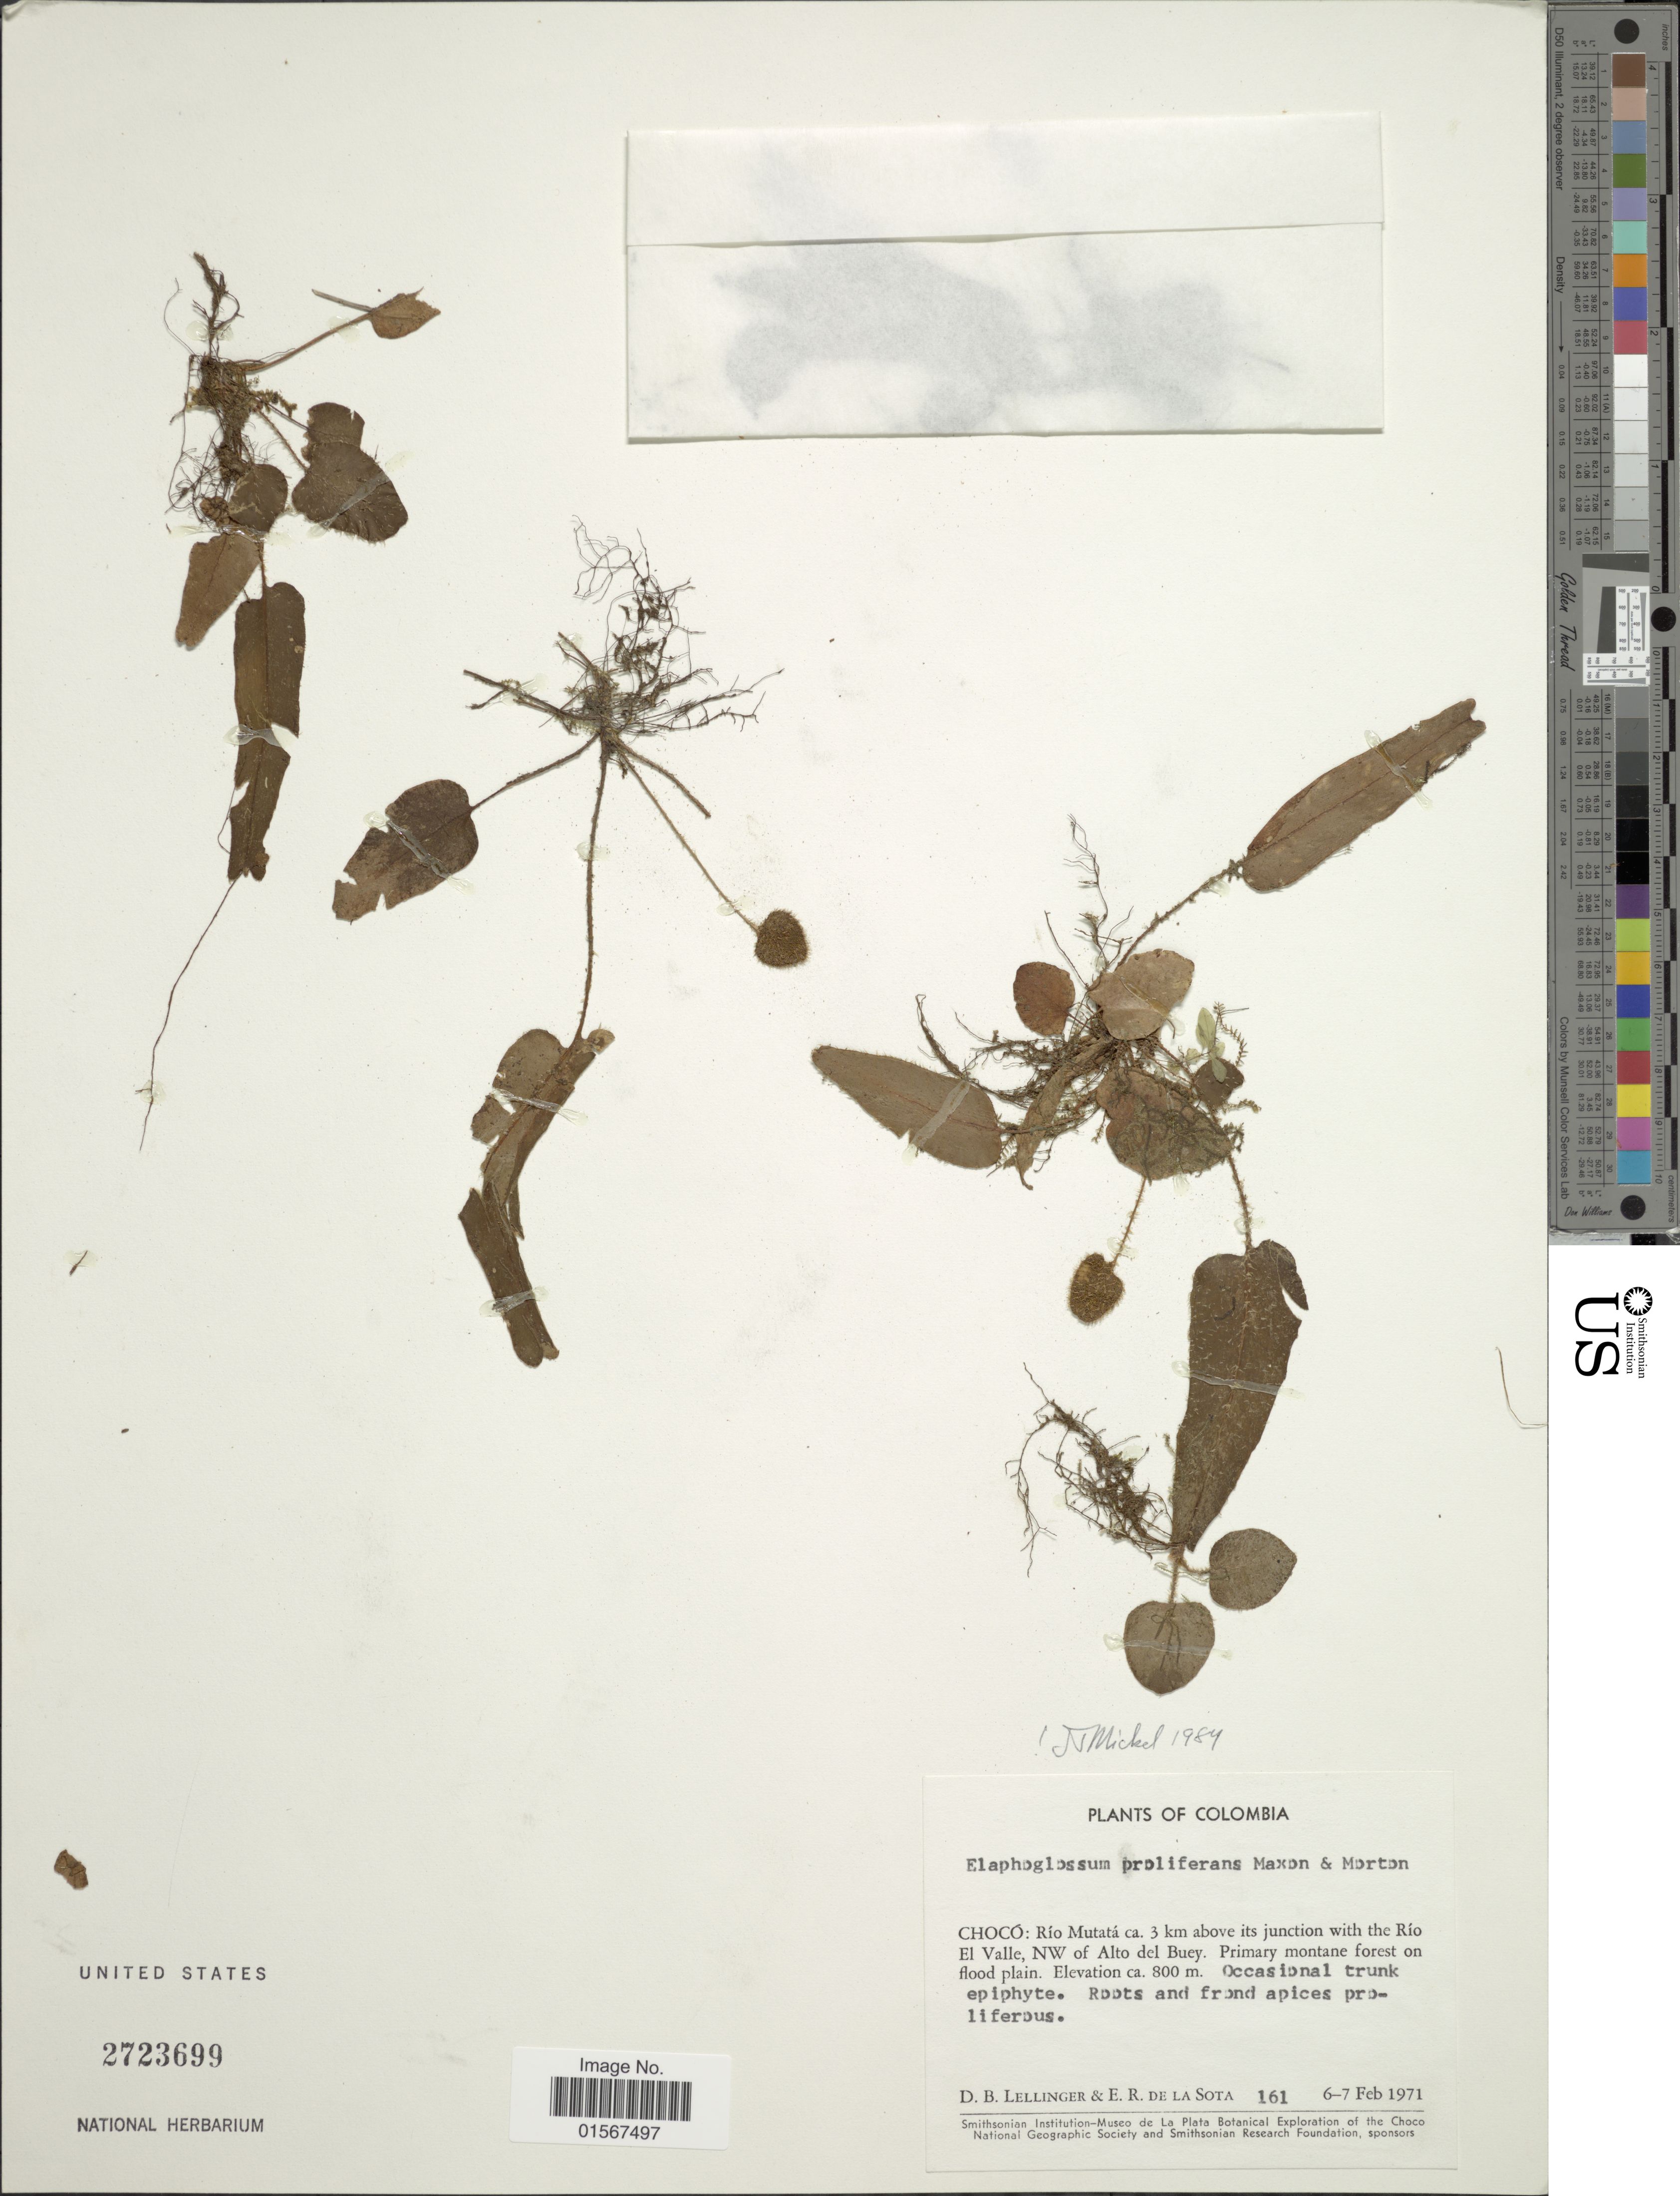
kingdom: Plantae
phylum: Tracheophyta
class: Polypodiopsida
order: Polypodiales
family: Dryopteridaceae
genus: Elaphoglossum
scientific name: Elaphoglossum proliferans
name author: Maxon & C.V. Morton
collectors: D. B. Lellinger & E. R. de la Sota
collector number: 161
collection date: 1971-02-06/1971-02-07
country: Colombia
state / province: Chocó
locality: Colombia, Chocó: Río Mutatá ca. 3 km above its junction with the Río El Valle, NW of Alto del Buey.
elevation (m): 800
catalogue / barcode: US 2723699